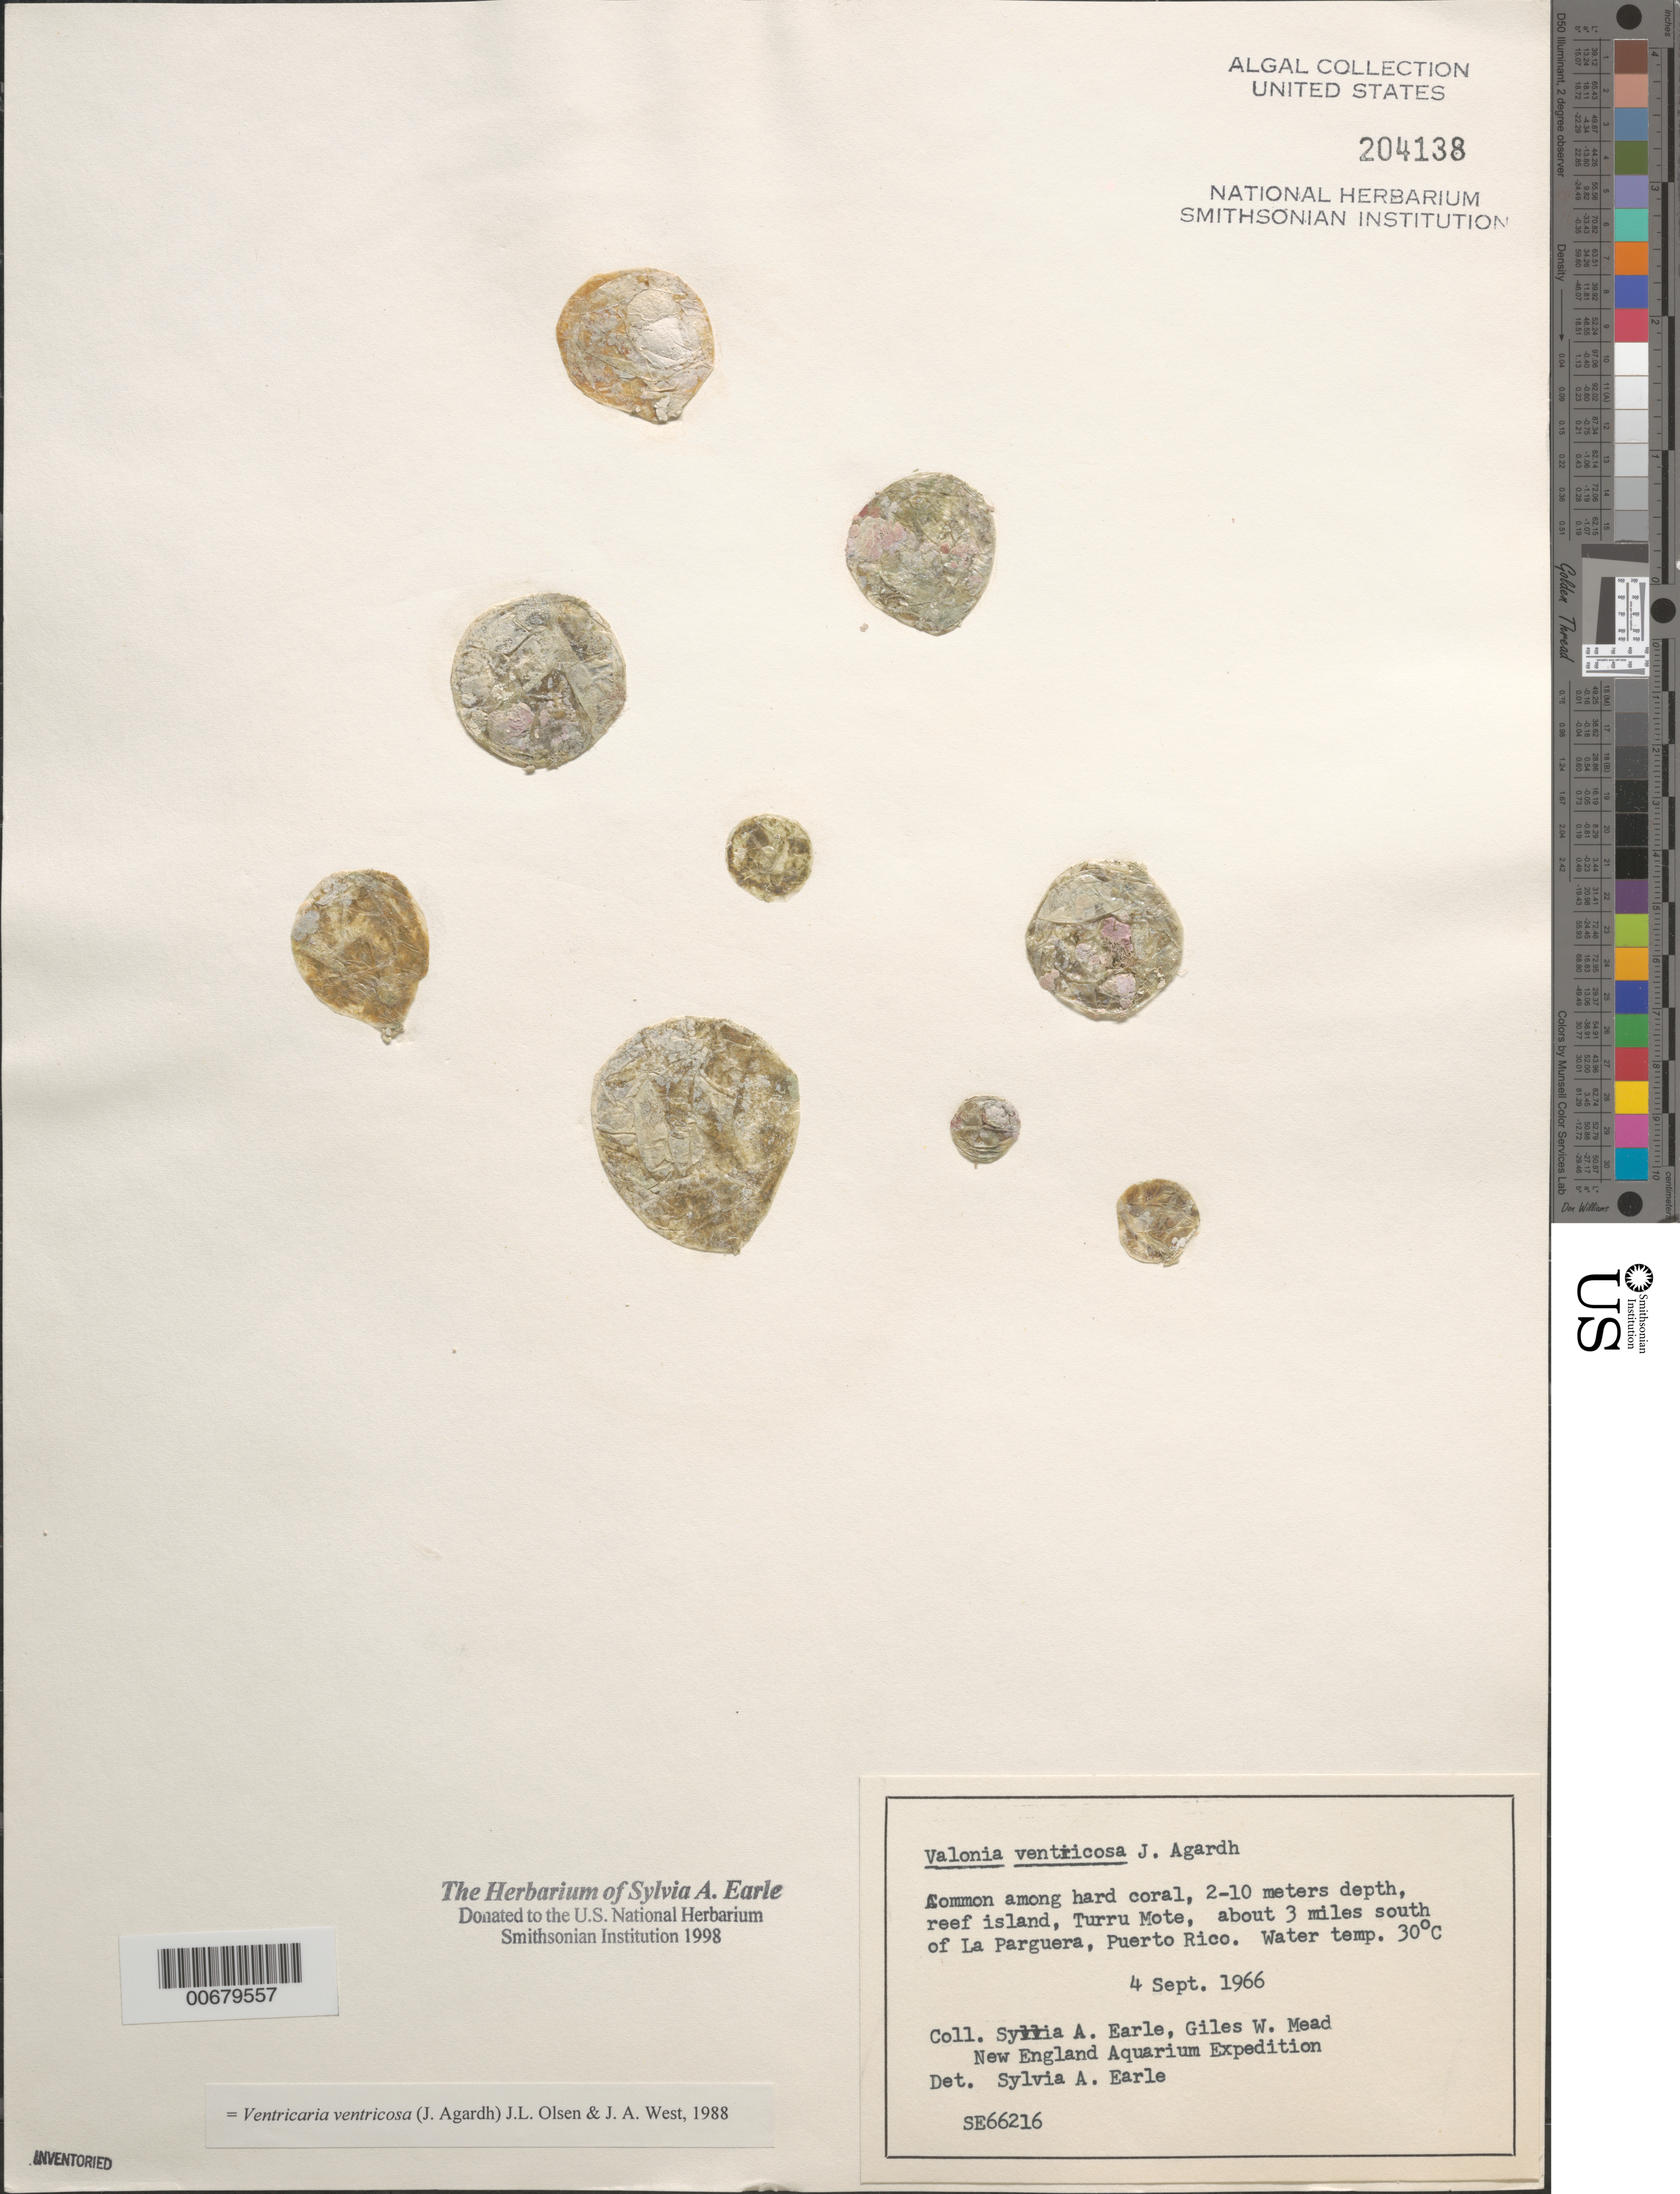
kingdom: Plantae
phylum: Chlorophyta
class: Ulvophyceae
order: Siphonocladales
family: Valoniaceae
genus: Valonia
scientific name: Valonia ventricosa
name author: J. Agardh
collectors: S. A. Earle & G. W. Mead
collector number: SE 66216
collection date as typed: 04 Sep 1966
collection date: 1966-09-04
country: Puerto Rico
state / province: Lajas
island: Turru Mote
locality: Ca. 3 miles south of La Parguera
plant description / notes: New England Aquarium Expedition to Puerto Rico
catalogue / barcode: US 204138